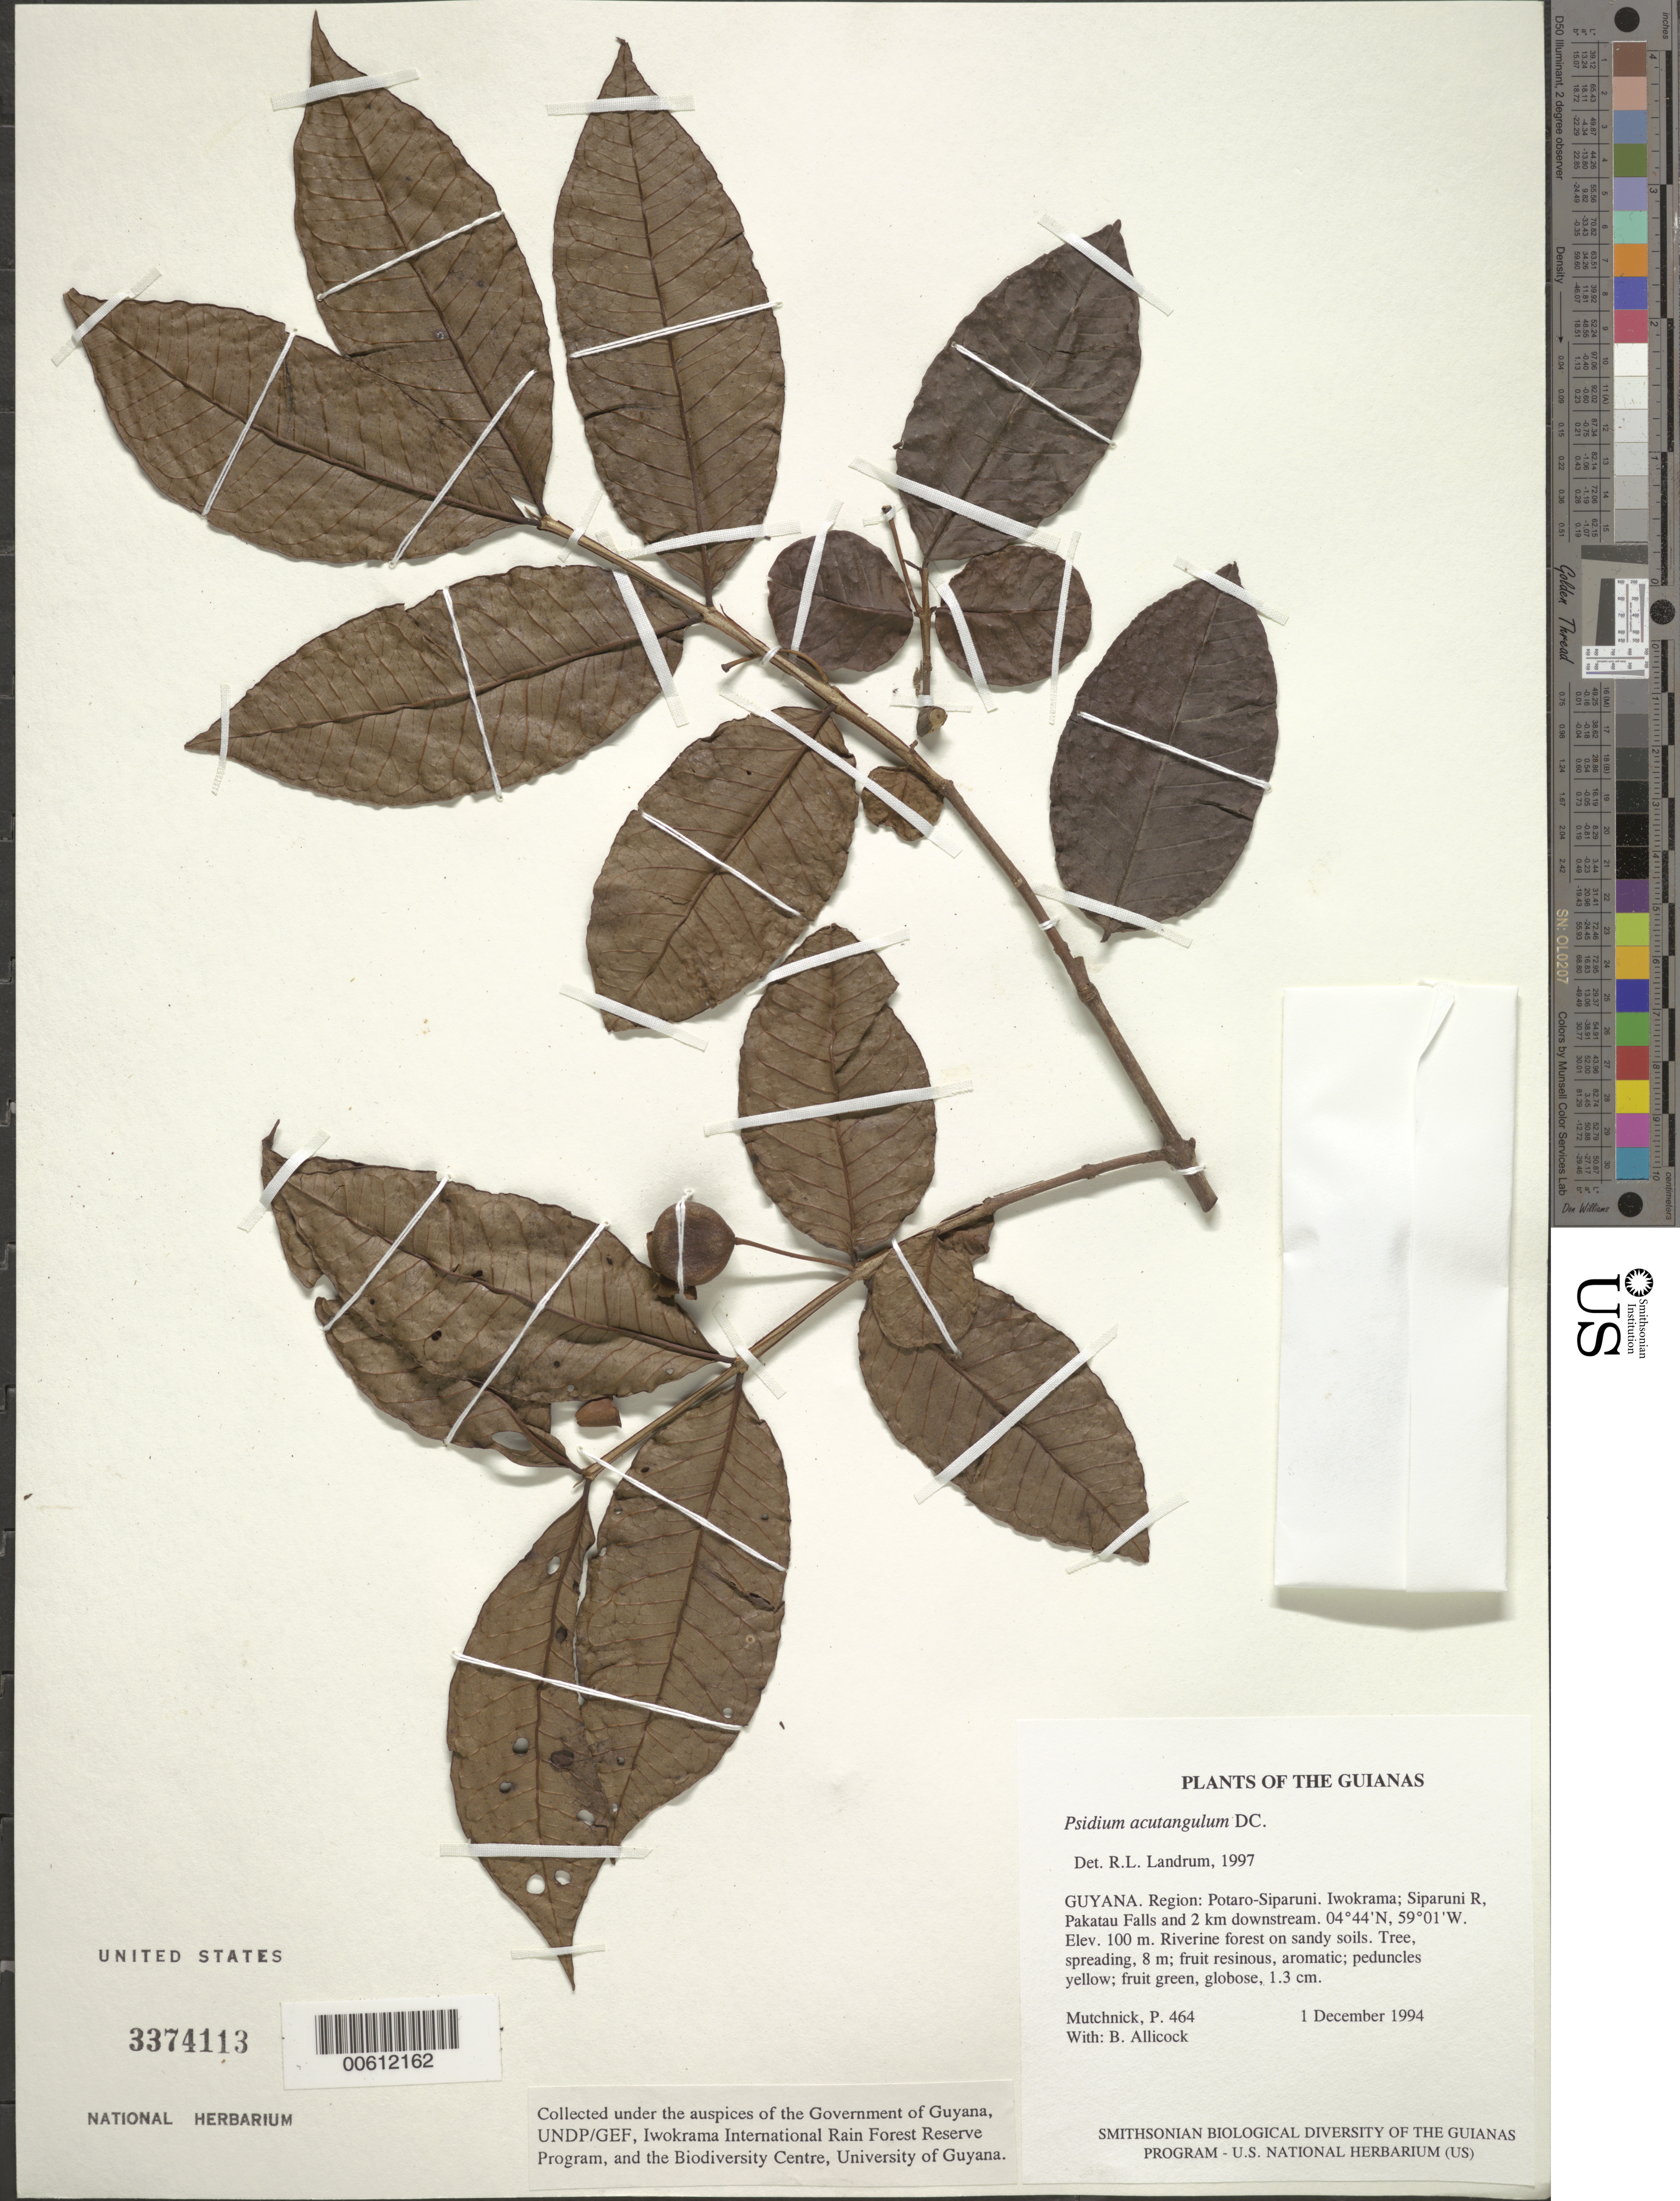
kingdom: Plantae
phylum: Tracheophyta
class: Magnoliopsida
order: Myrtales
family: Myrtaceae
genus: Psidium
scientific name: Psidium acutangulum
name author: (DC.) DC.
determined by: Landrum, L. R.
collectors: P. Mutchnick & B. Allicock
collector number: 464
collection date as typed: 1 December 1994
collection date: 1994-12-01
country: Guyana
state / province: Potaro-Siparuni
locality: Iwokrama; Siparuni R, Pakatau Falls and 2 km downstream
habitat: Riverine forest on sandy soils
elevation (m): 100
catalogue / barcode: US 3374113